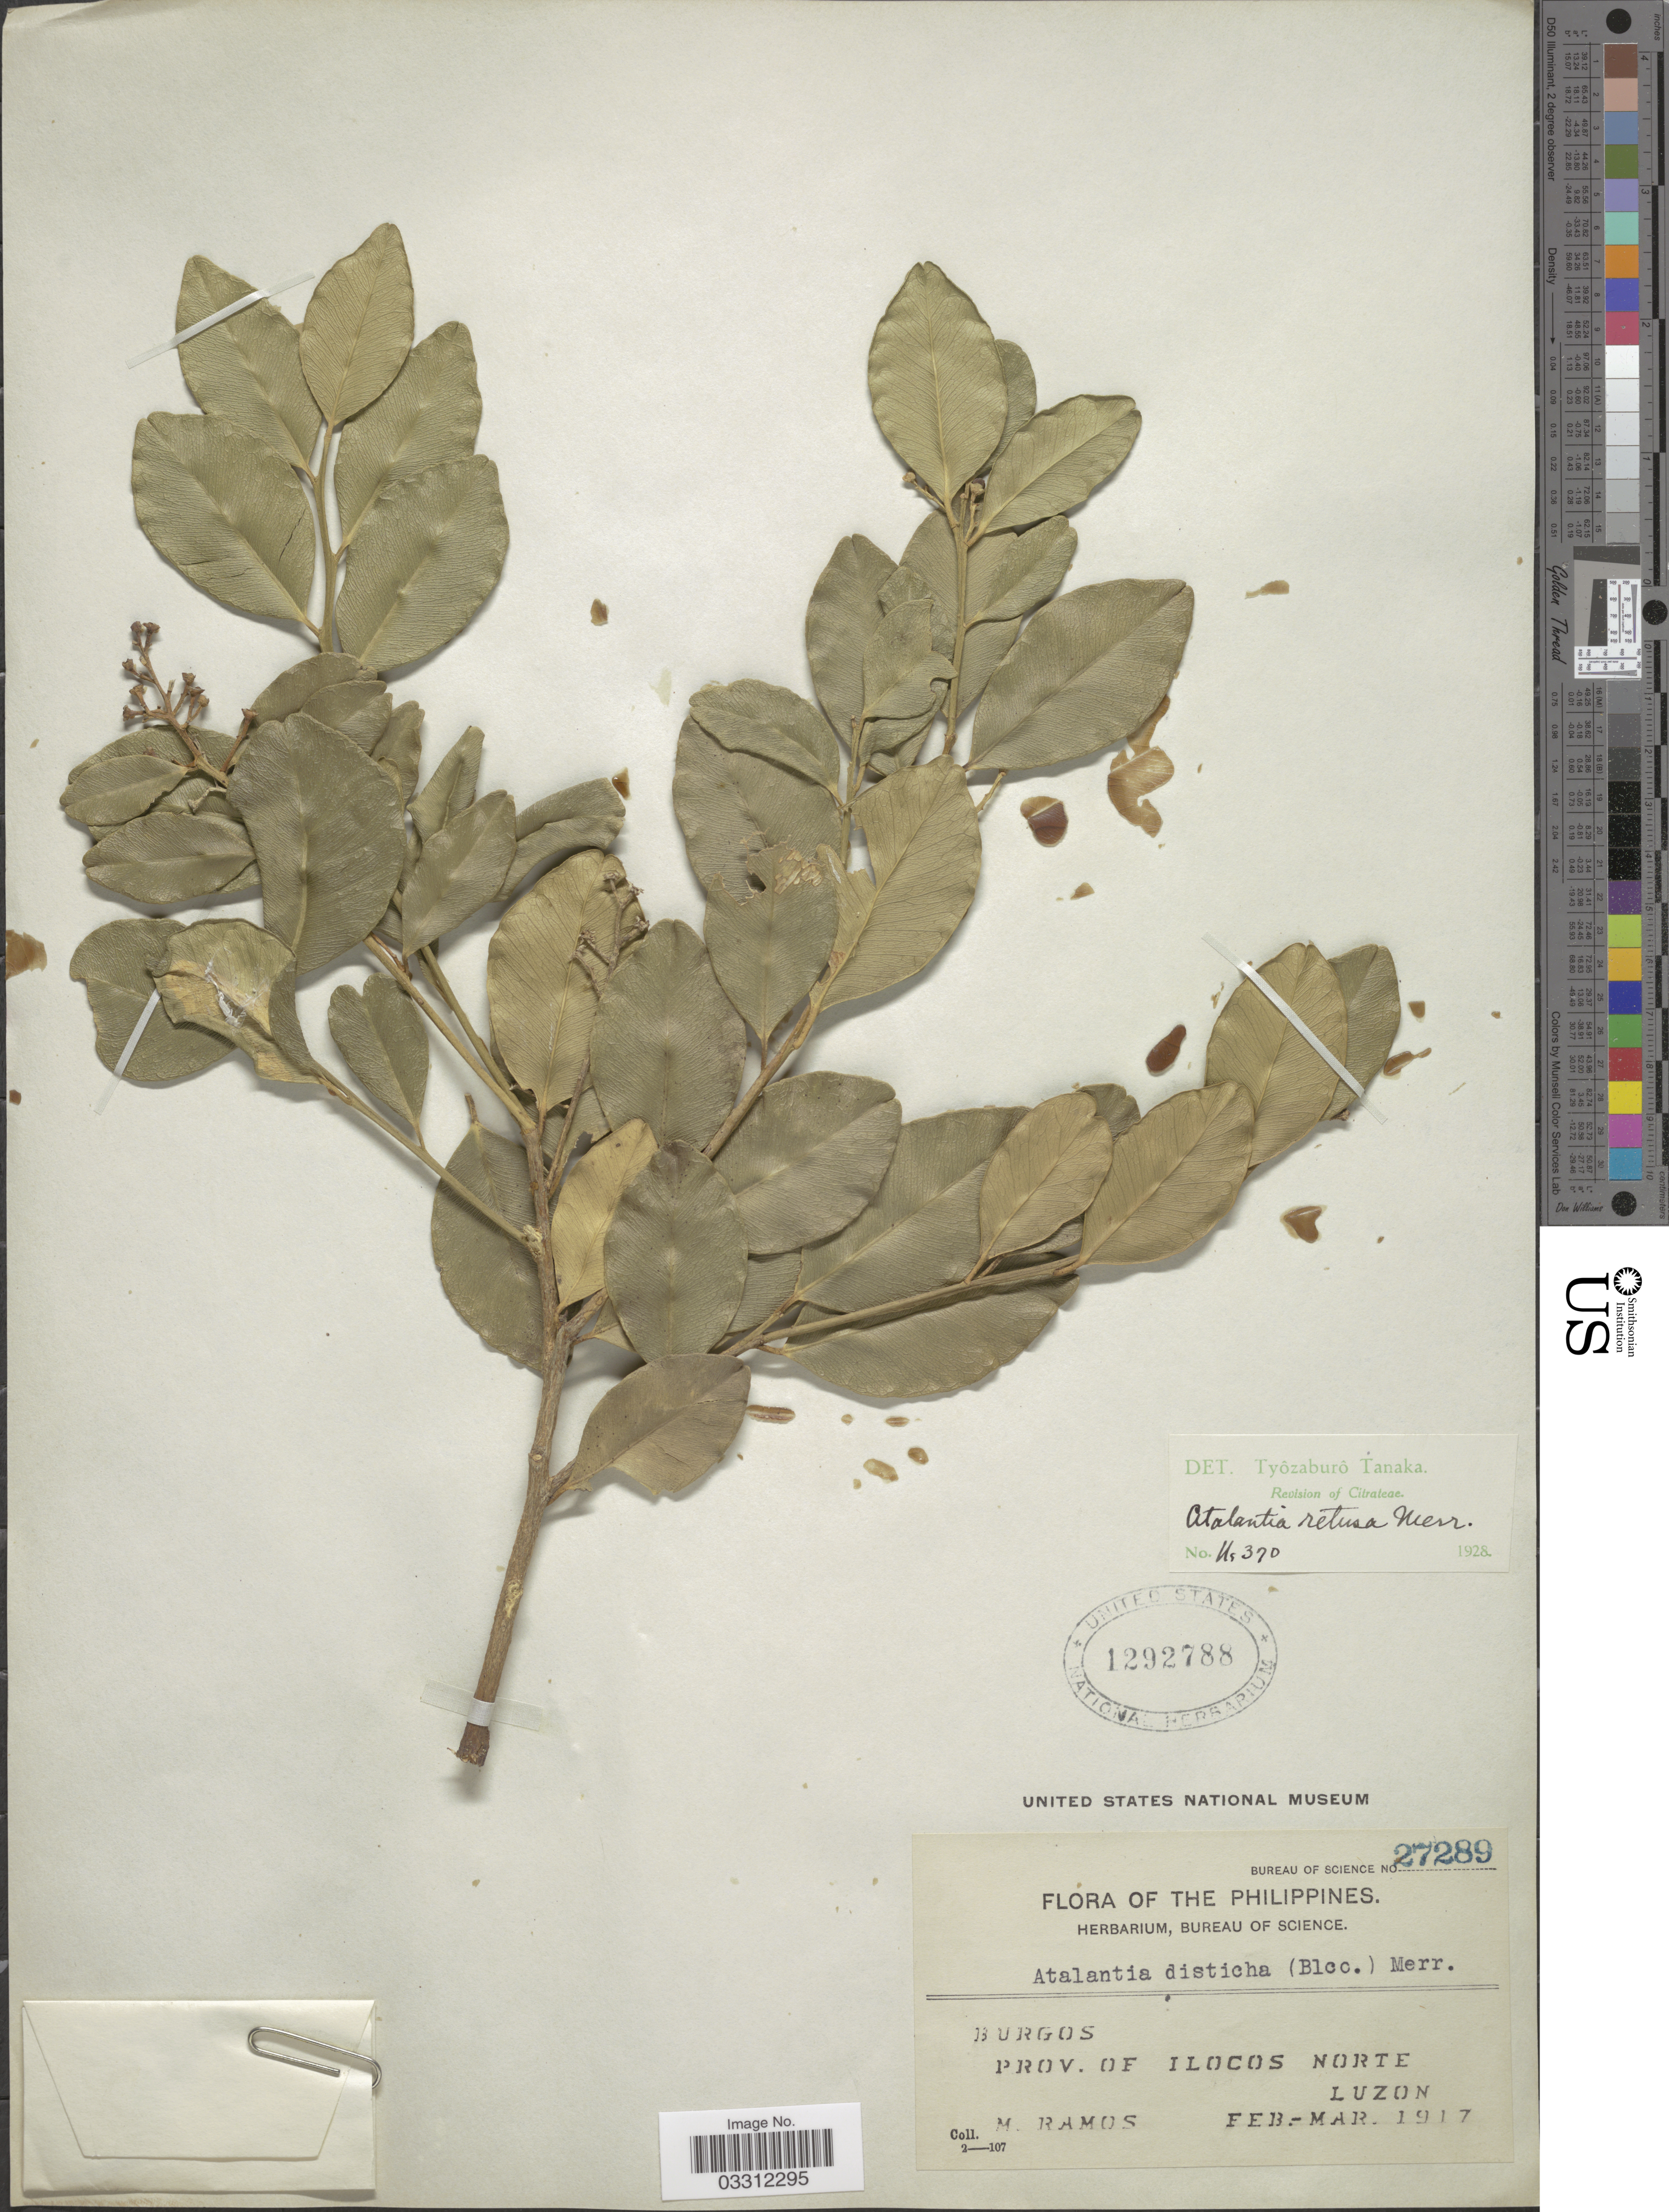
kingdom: Plantae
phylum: Tracheophyta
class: Magnoliopsida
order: Sapindales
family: Rutaceae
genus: Atalantia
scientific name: Atalantia retusa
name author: Merr.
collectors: M. Ramos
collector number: Bureau of Science 27289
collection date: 1917-02/1917-03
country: Philippines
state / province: Ilocos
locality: Burgos, Prov. of Ilocos Norte, Luzon.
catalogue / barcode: US 1292788